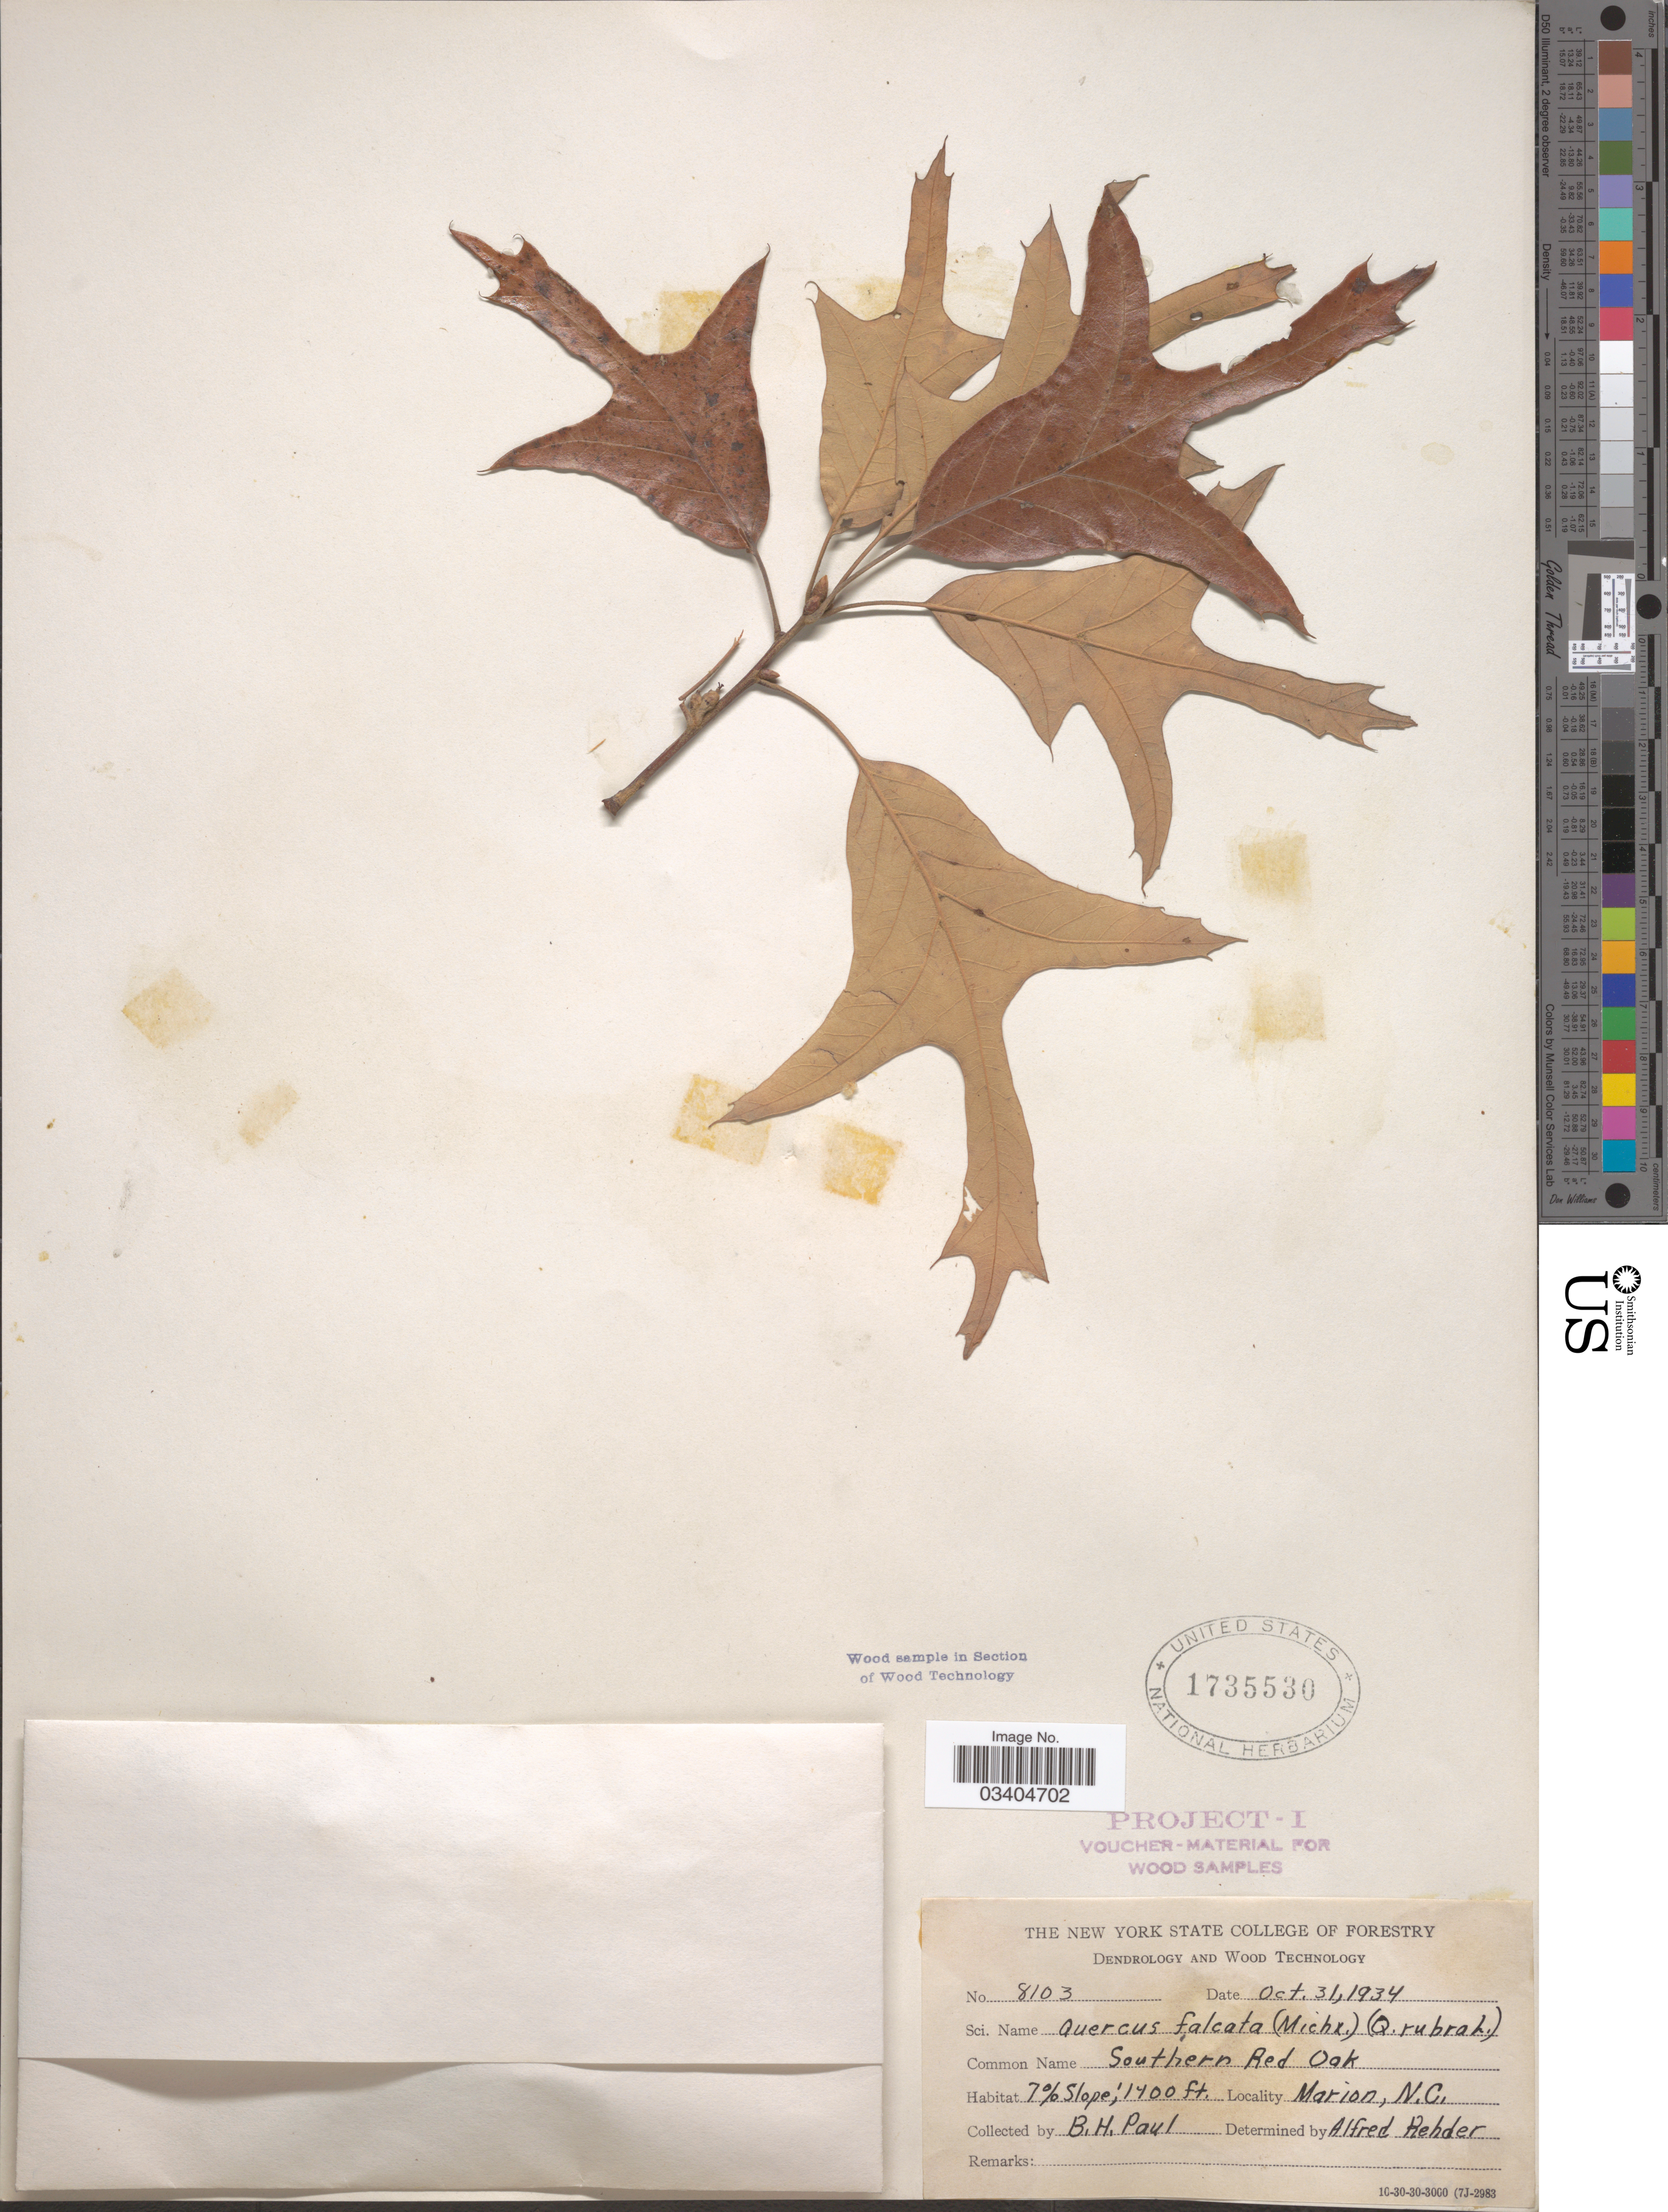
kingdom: Plantae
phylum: Tracheophyta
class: Magnoliopsida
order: Fagales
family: Fagaceae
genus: Quercus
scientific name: Quercus falcata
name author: Michx.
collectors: B. Paul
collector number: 8103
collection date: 1934-10-31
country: United States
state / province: North Carolina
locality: Marion.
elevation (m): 427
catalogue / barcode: US 1735530